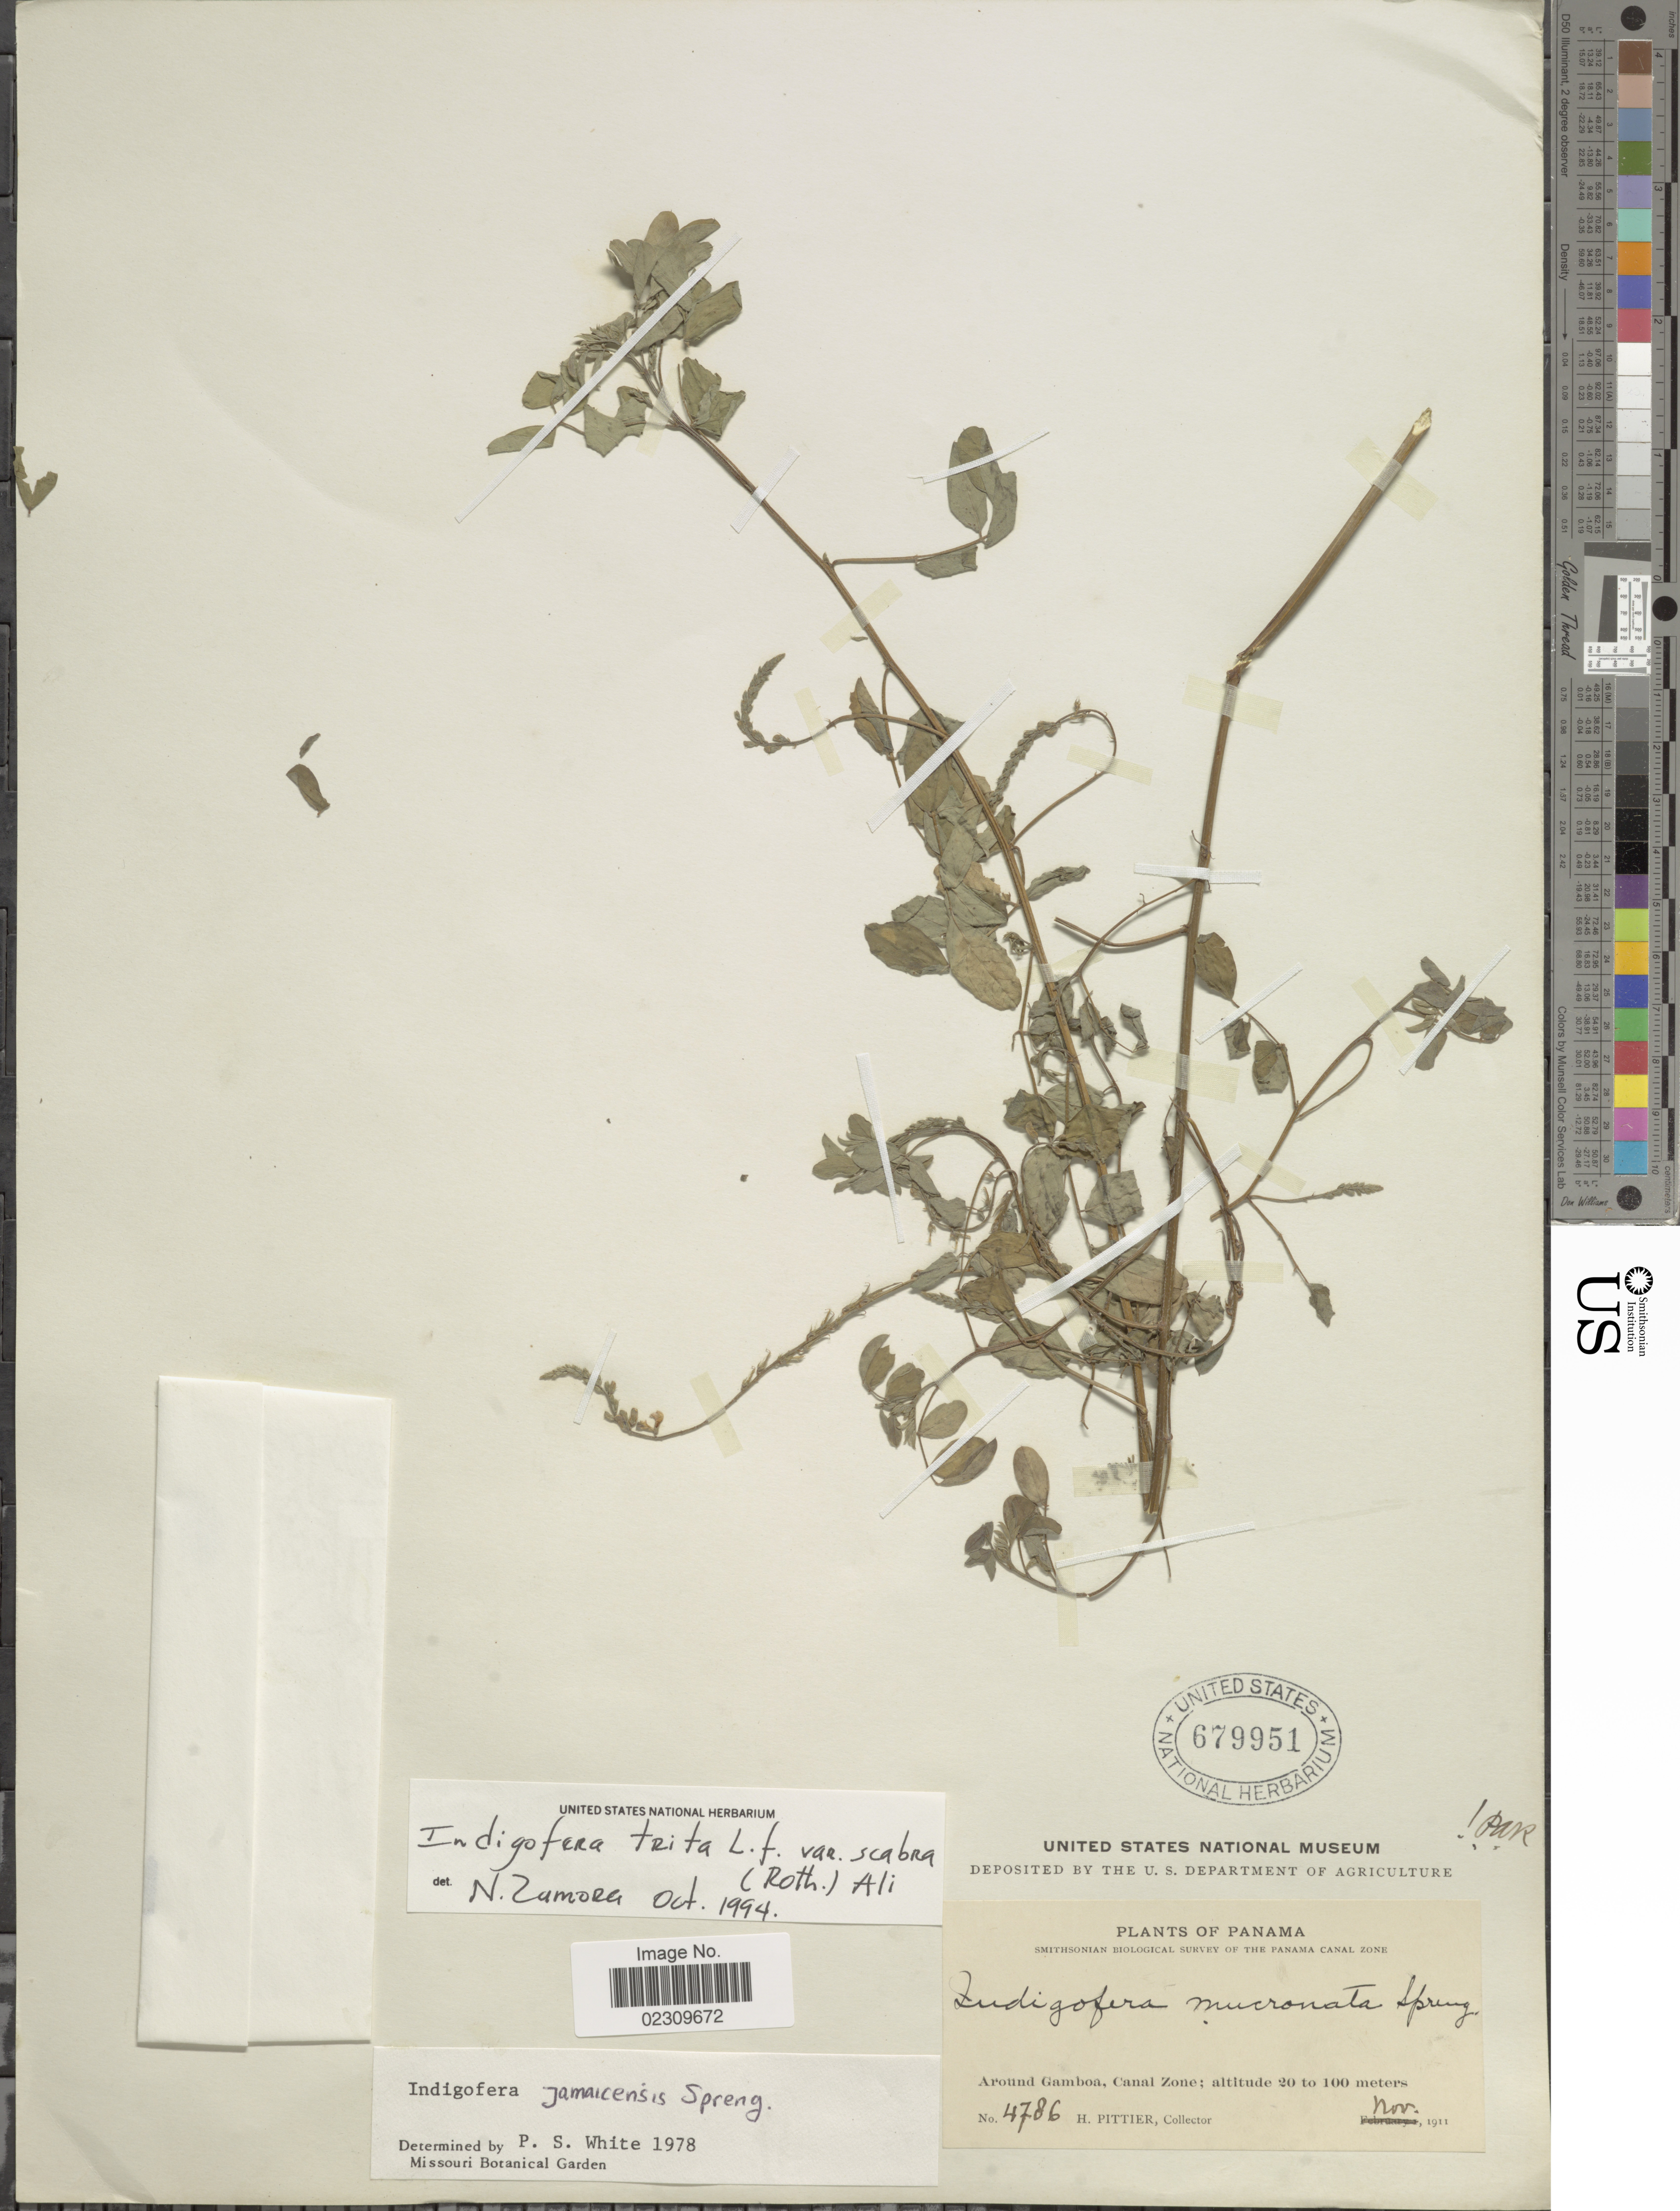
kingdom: Plantae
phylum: Tracheophyta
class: Magnoliopsida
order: Fabales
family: Fabaceae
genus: Indigofera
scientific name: Indigofera jamaicensis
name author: Spreng.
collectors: H. F. Pittier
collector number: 4786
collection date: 1911-11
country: Panama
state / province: Colón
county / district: Canal Zone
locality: Around Gamboa, Canal Zone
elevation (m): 20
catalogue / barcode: US 679951